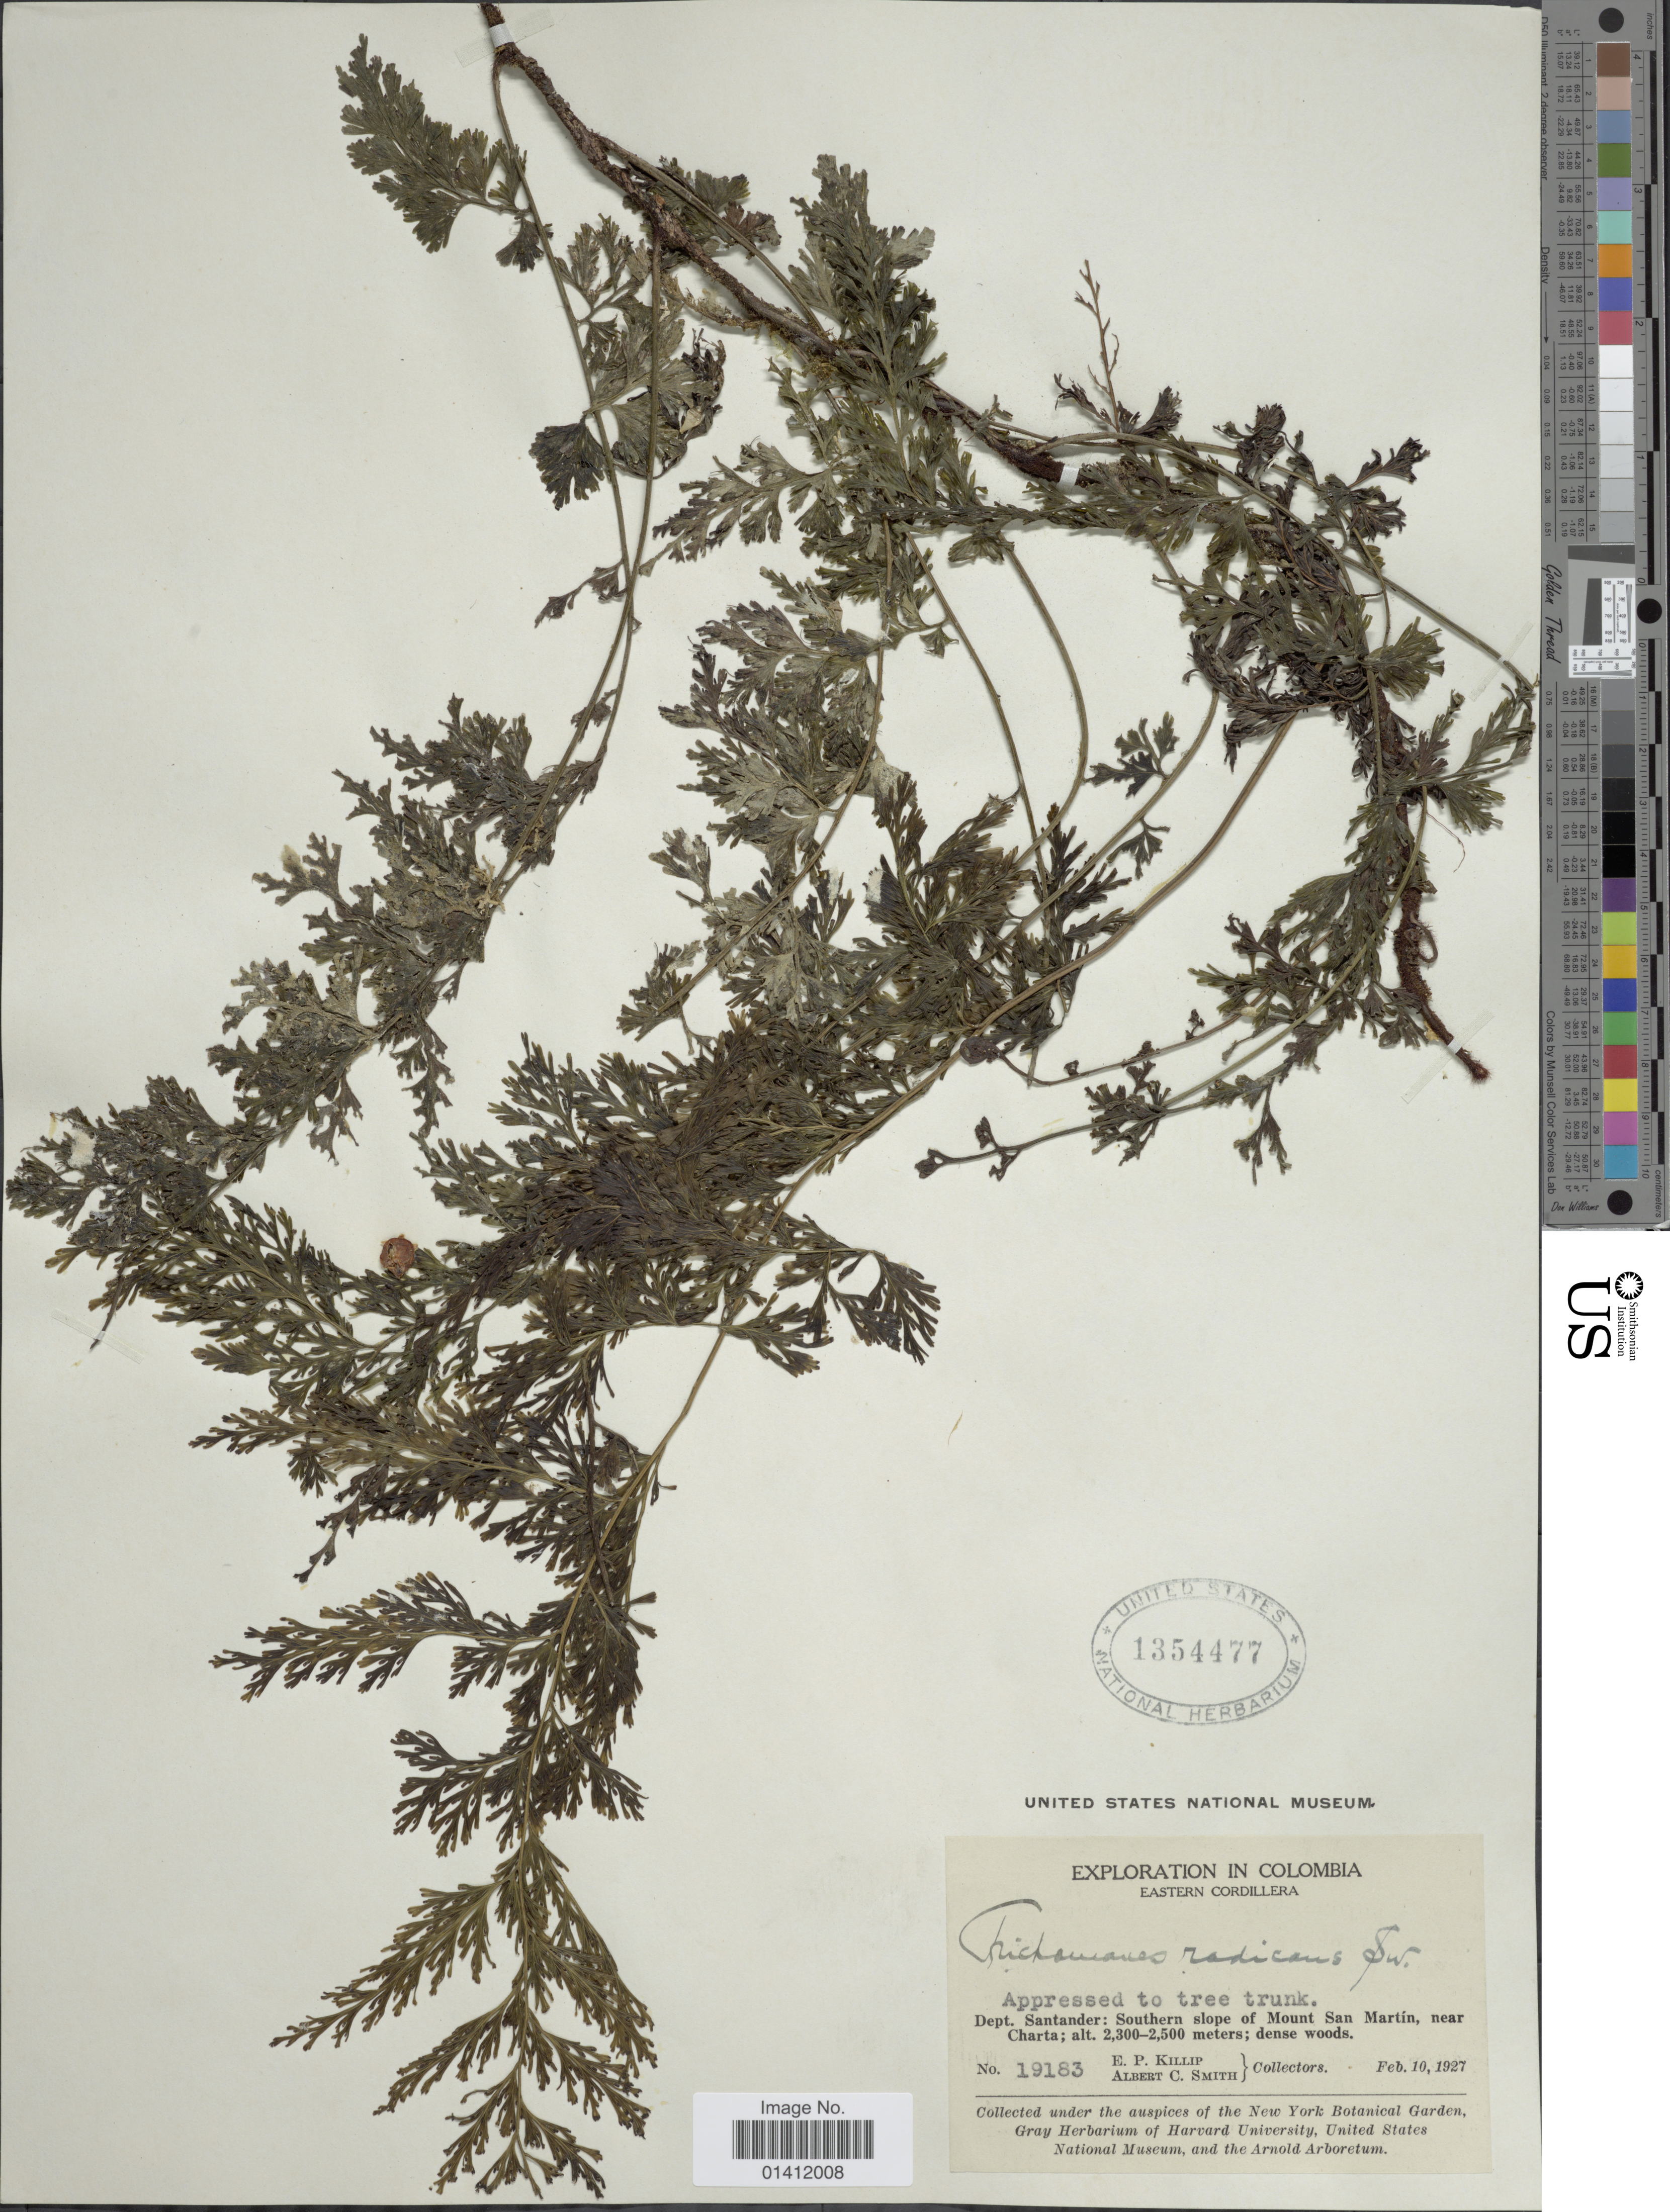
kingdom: Plantae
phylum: Tracheophyta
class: Polypodiopsida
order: Hymenophyllales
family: Hymenophyllaceae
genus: Vandenboschia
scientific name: Vandenboschia radicans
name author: (Sw.) Copel.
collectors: E. P. Killip & A. C. Smith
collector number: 19183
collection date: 1927-02-10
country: Colombia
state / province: Santander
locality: Dept. Santander: Southern slope of Mount San Martin, near Charta.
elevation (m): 2300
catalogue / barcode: US 1354477